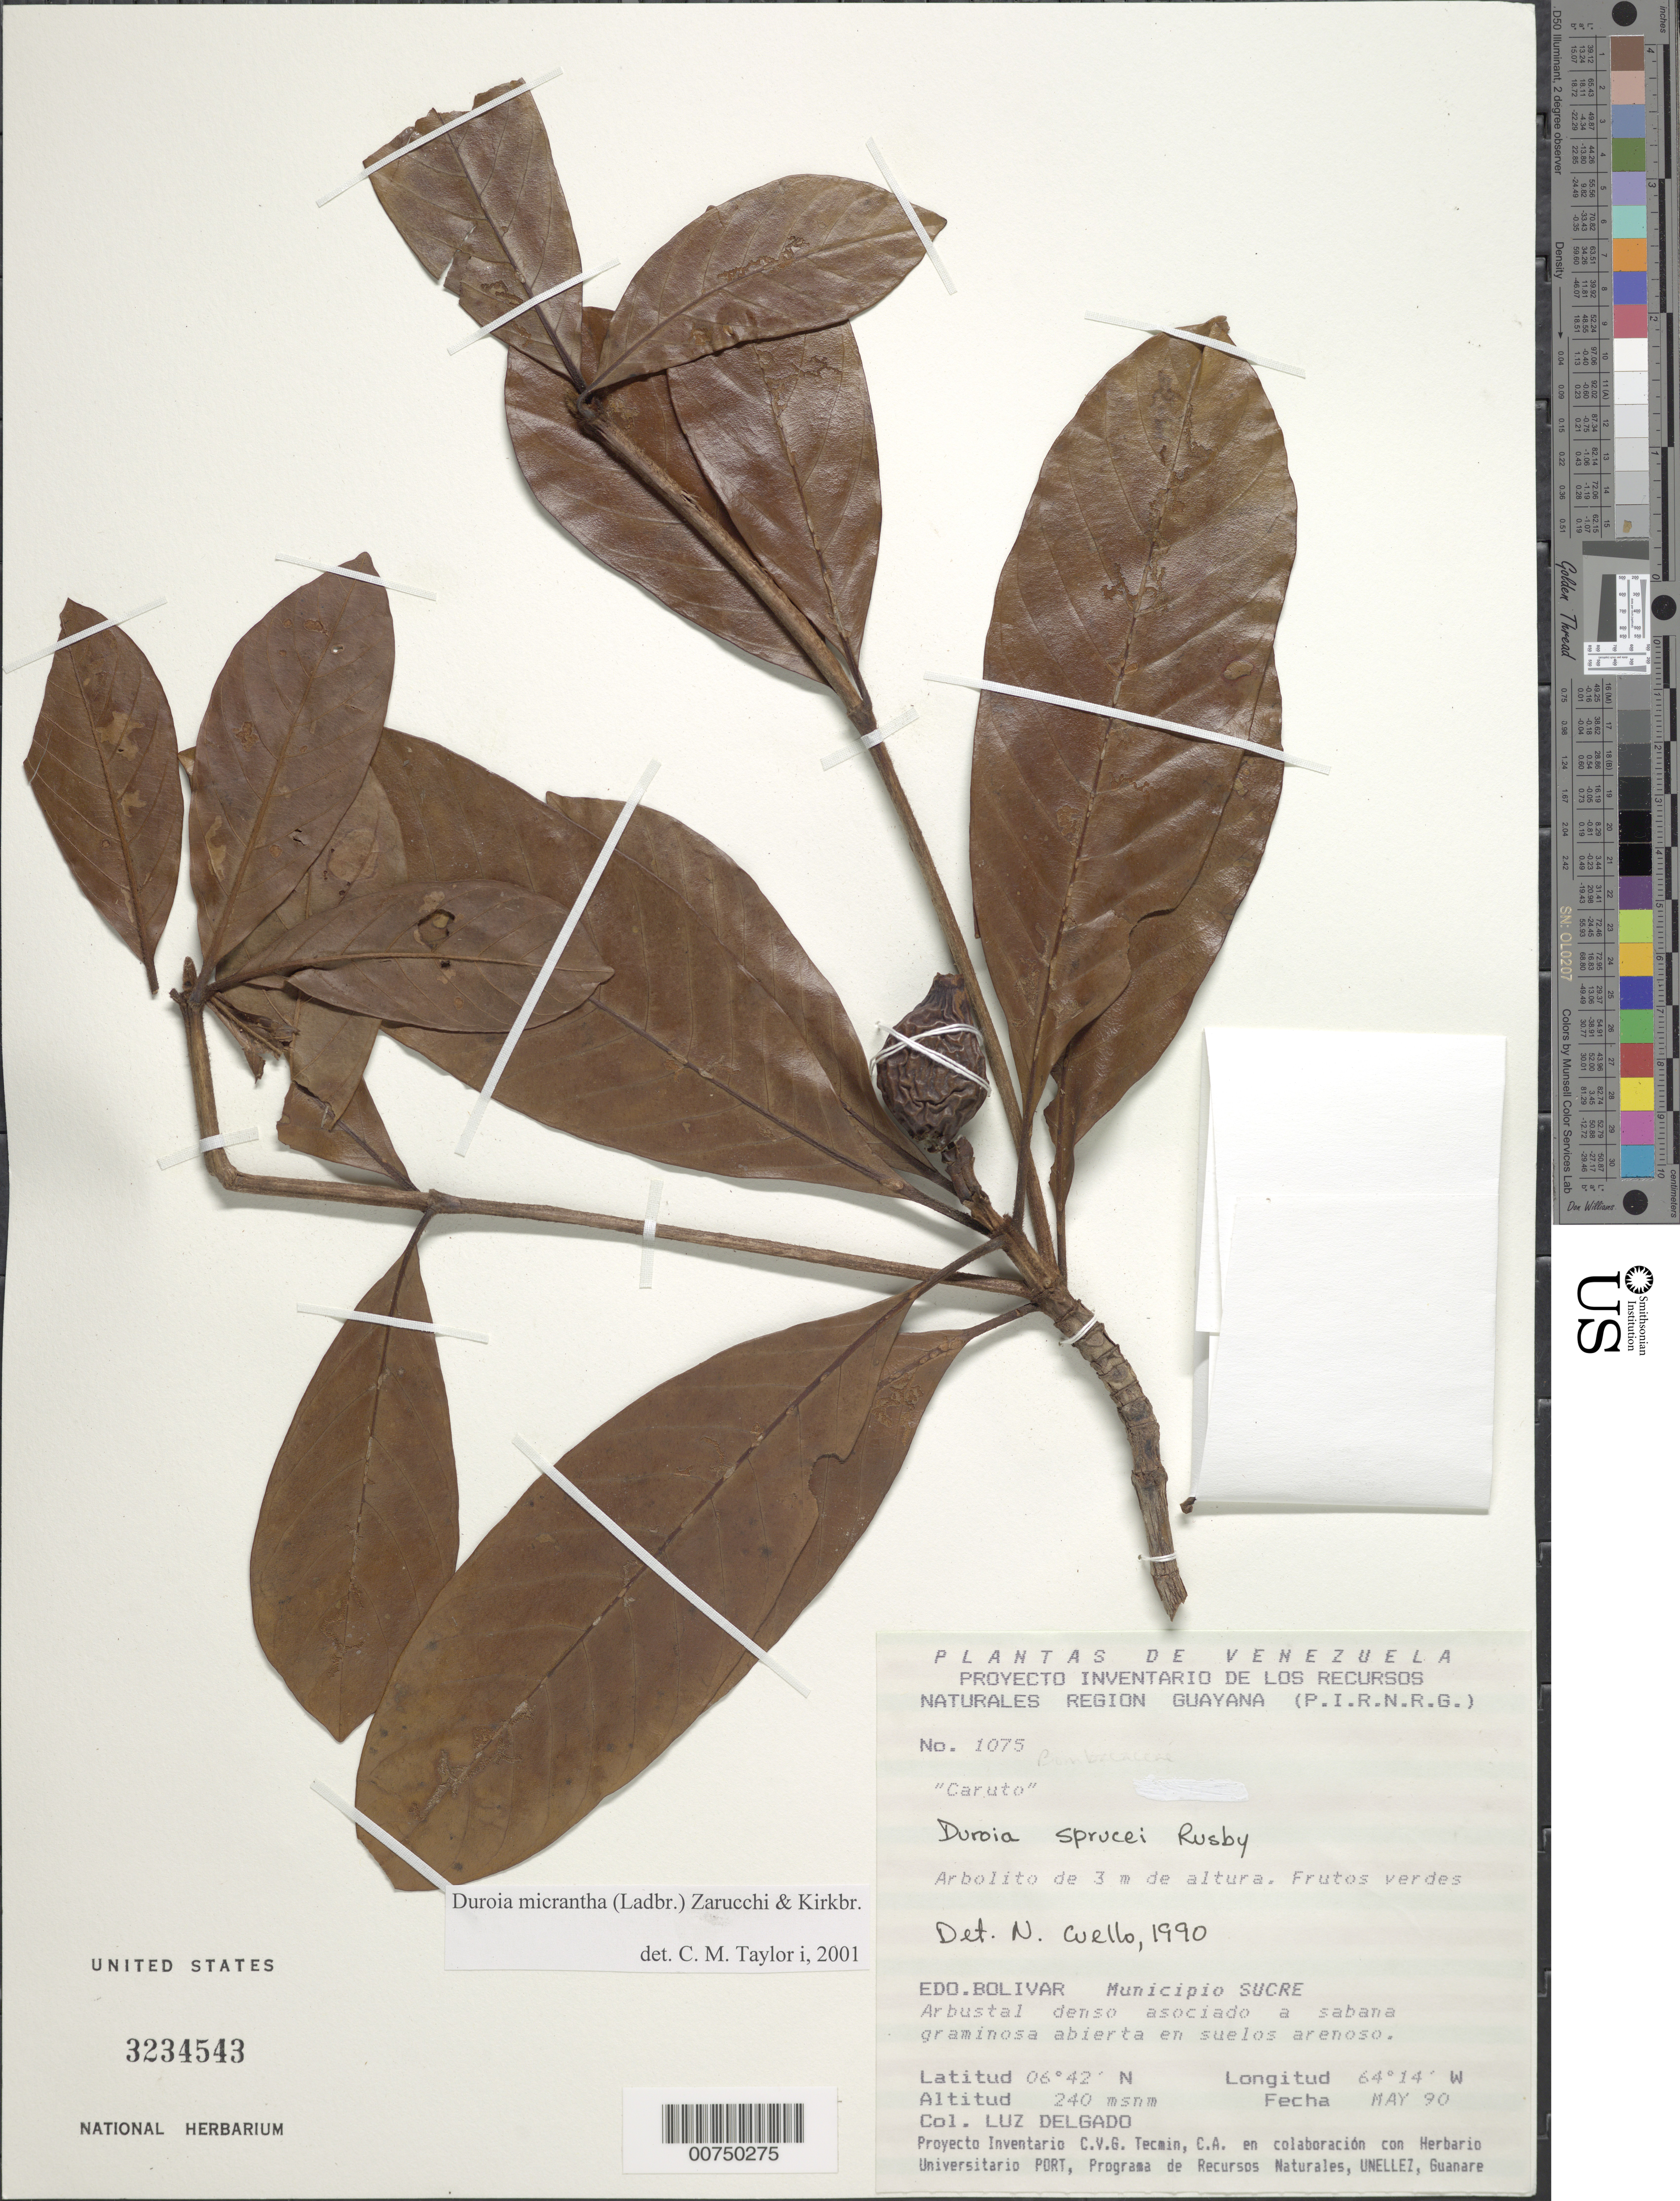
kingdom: Plantae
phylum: Tracheophyta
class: Magnoliopsida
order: Gentianales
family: Rubiaceae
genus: Duroia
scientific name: Duroia micrantha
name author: (Ladbr.) Zarucchi & J.H. Kirkbr.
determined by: Taylor, Charlotte M.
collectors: L. Delgado V.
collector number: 1075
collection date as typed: May-90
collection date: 1990-05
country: Venezuela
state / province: Bolívar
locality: Mun. Sucre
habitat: Arbustal denso asociado a sabana graminosa abierta en suelos arenoso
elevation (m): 240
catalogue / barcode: US 3234543